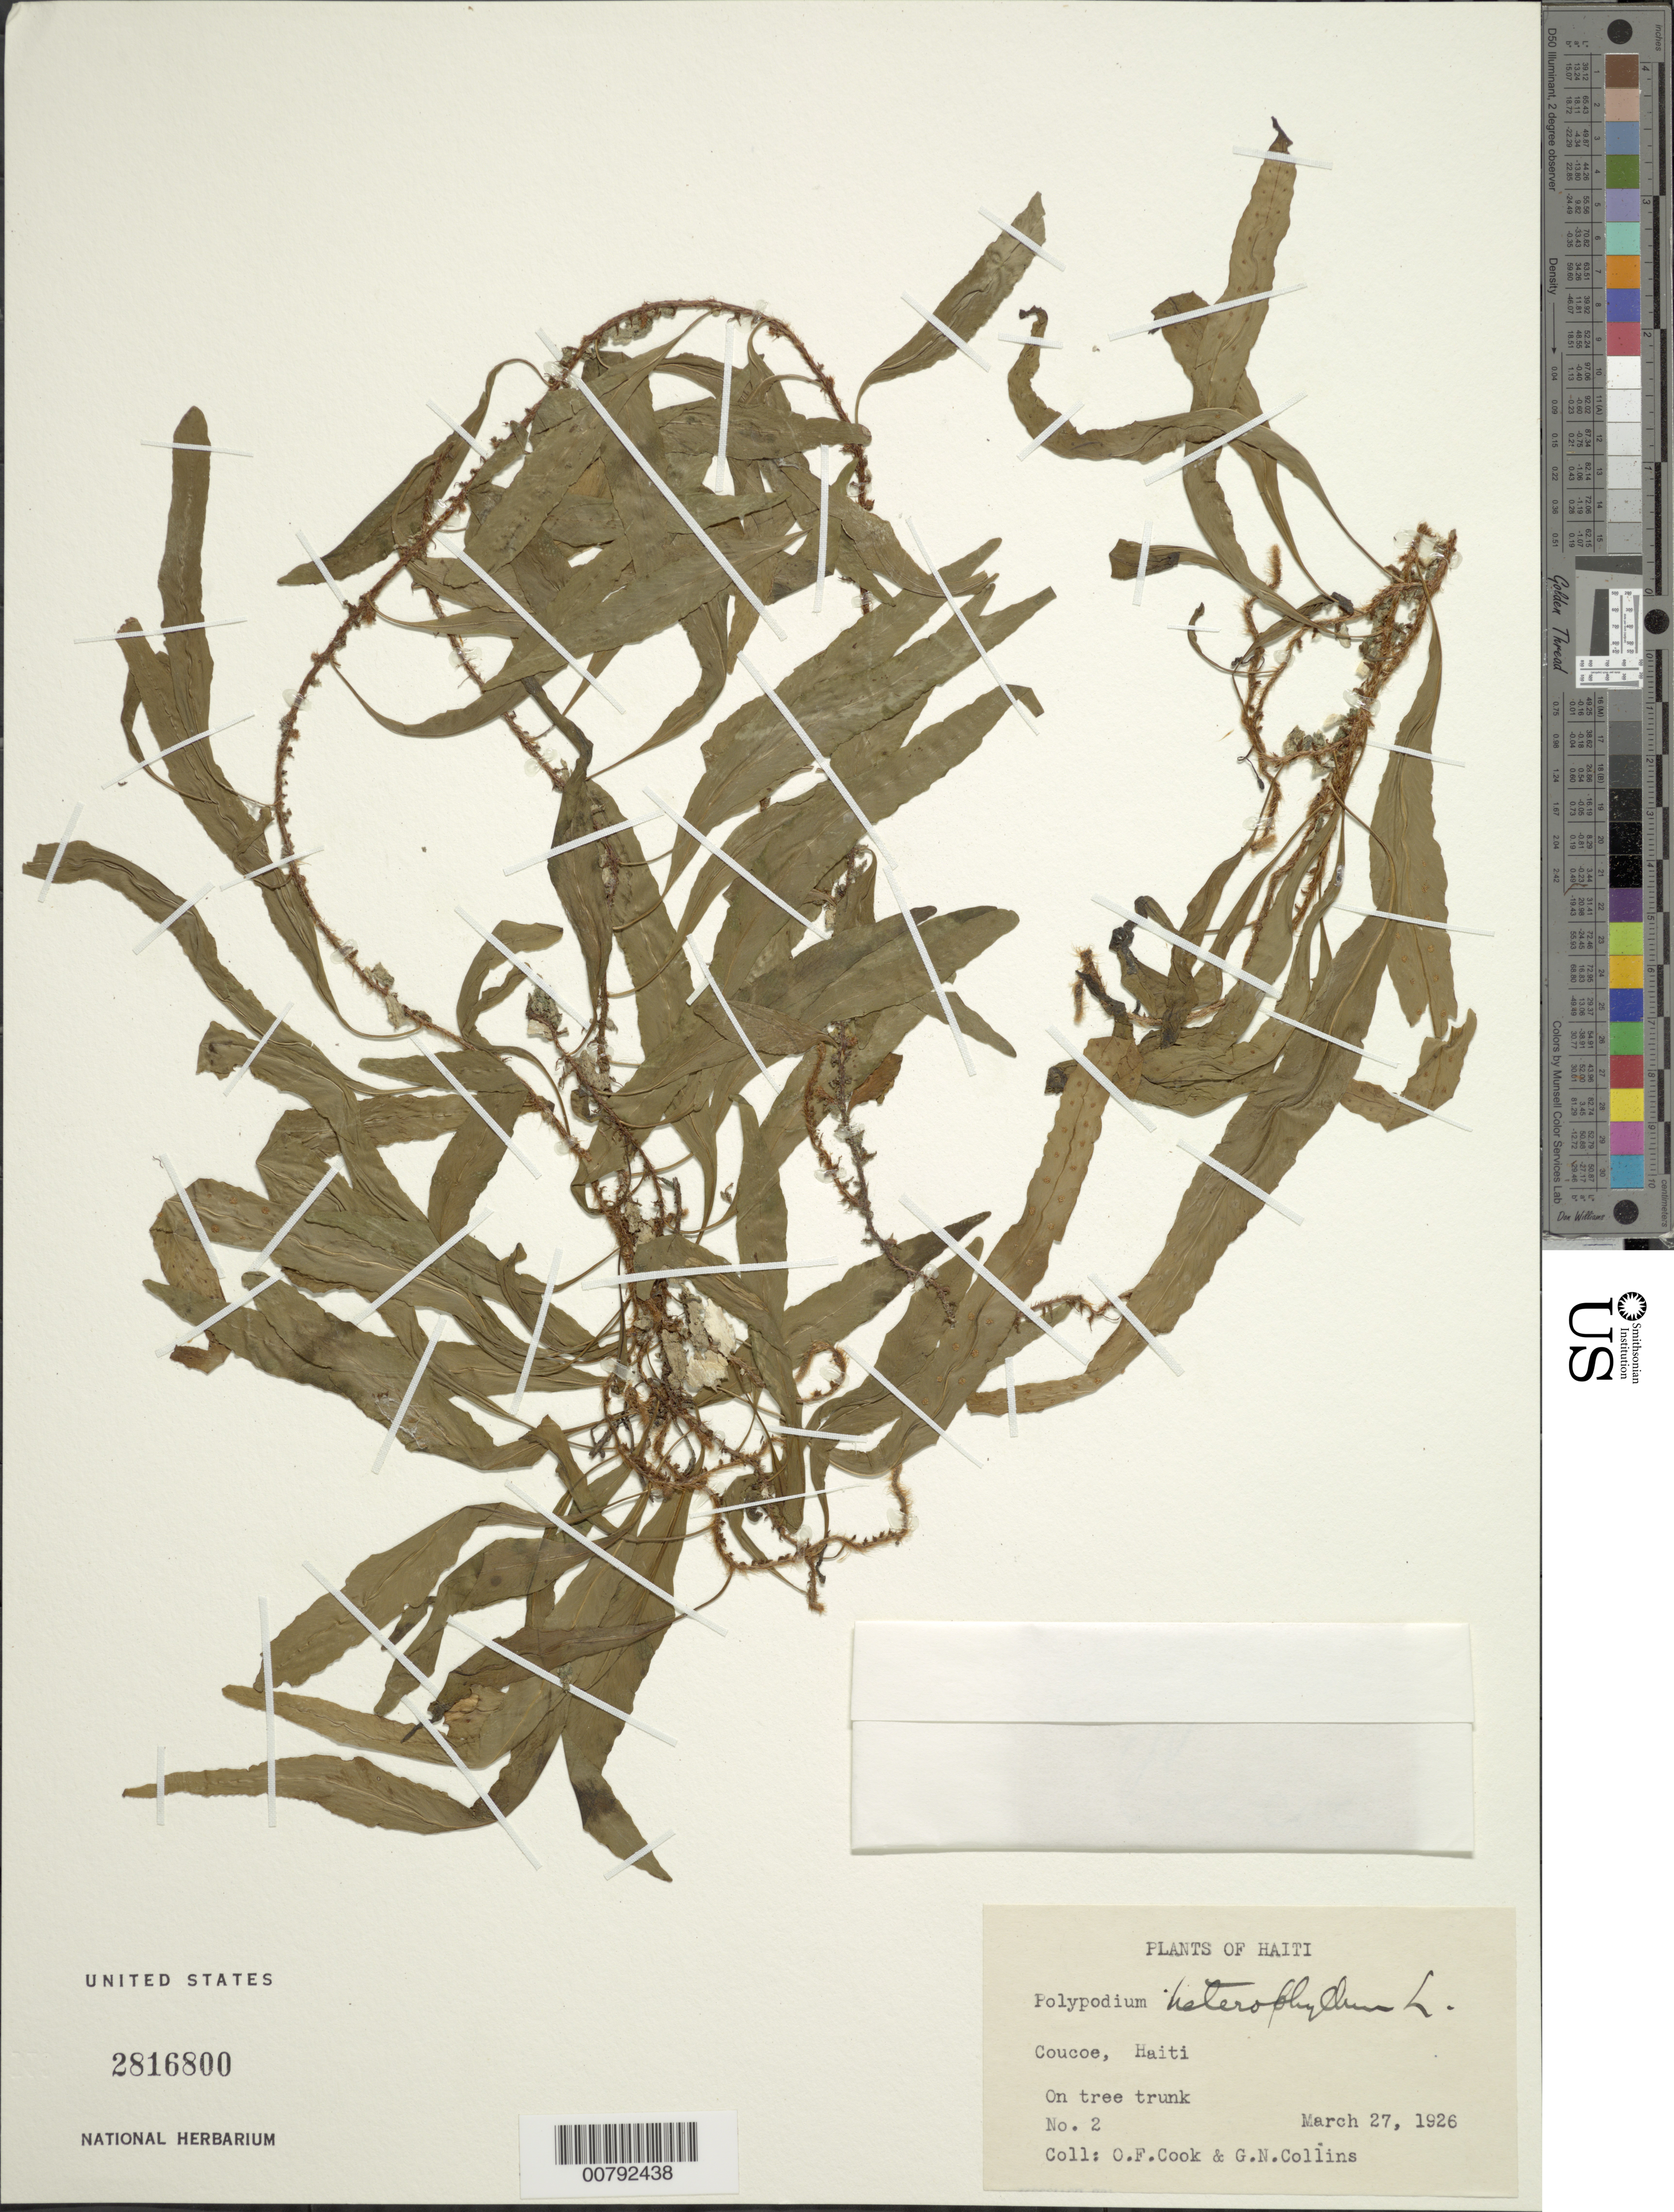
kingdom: Plantae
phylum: Tracheophyta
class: Polypodiopsida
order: Polypodiales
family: Polypodiaceae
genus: Microgramma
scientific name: Microgramma heterophylla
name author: (L.) Wherry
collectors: O. F. Cook & G. Collins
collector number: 2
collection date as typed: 27 Mar 1926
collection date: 1926-03-27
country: Haiti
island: Hispaniola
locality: Coucoe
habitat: On tree trunk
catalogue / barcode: US 2816800